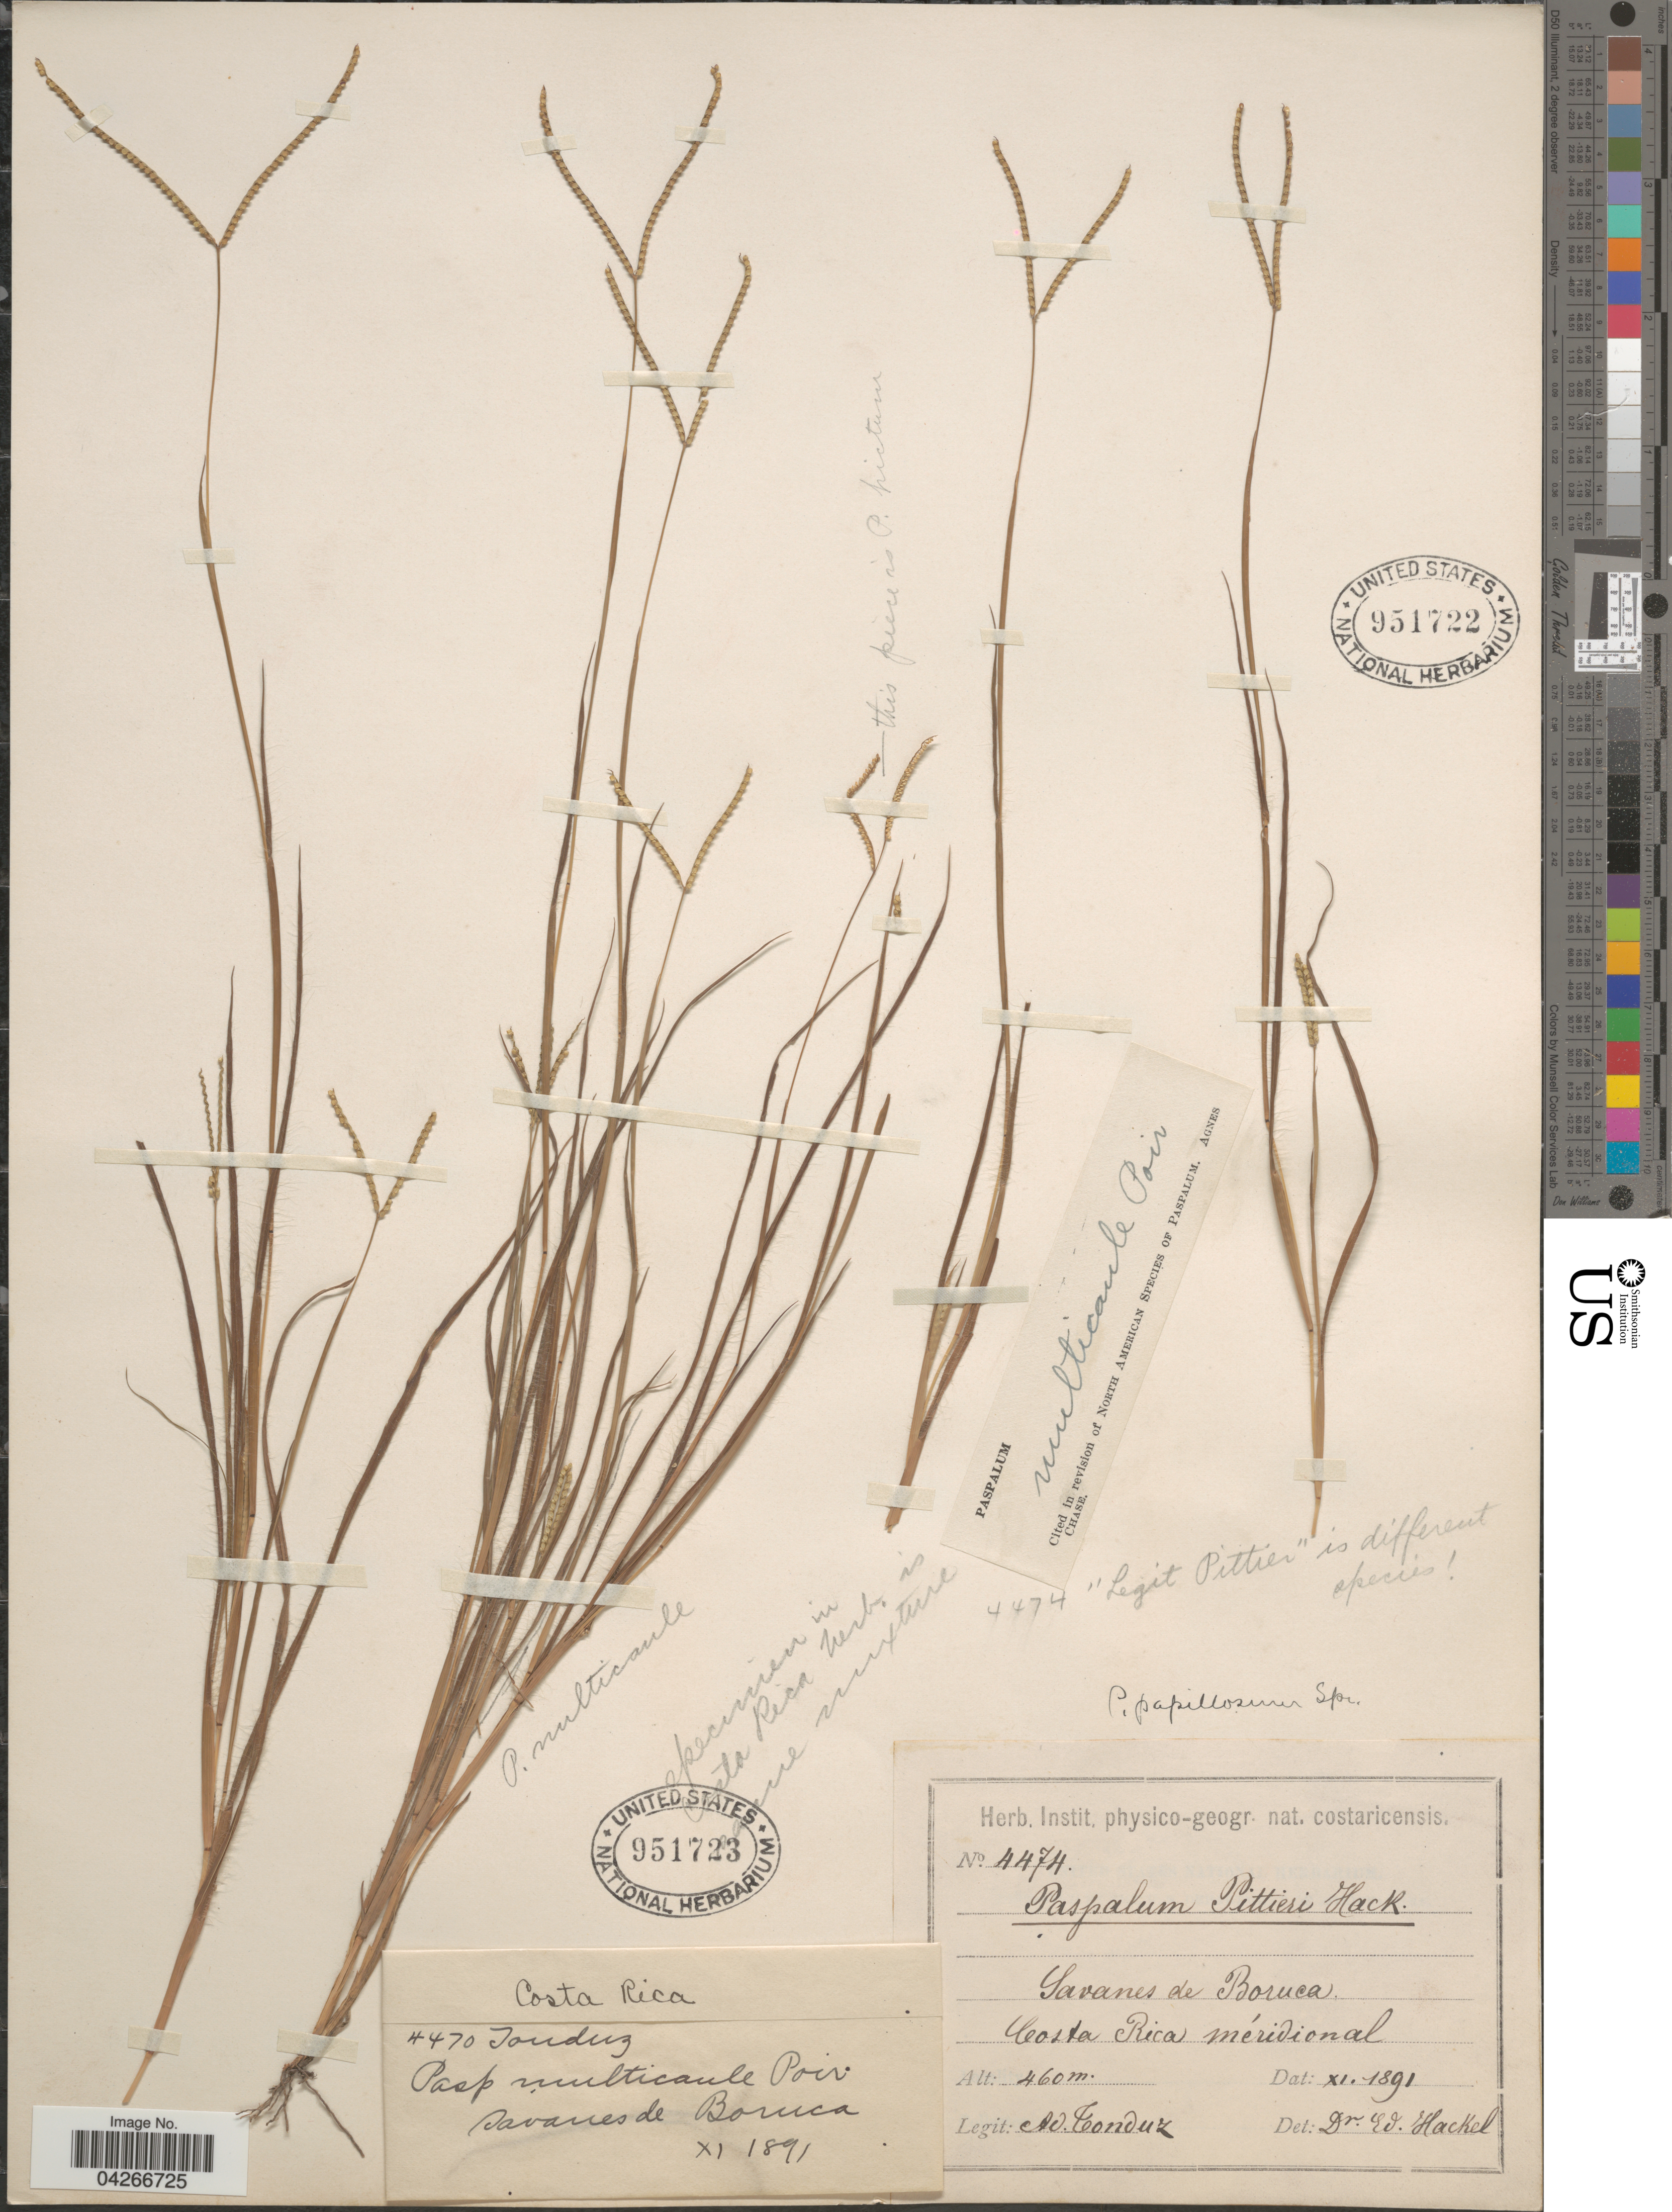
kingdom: Plantae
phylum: Tracheophyta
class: Liliopsida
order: Poales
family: Poaceae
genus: Paspalum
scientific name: Paspalum multicaule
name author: Poir. in Lam.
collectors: Tonduz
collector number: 470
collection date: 1891-11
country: Costa Rica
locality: Savanes de Boruca.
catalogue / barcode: US 951723